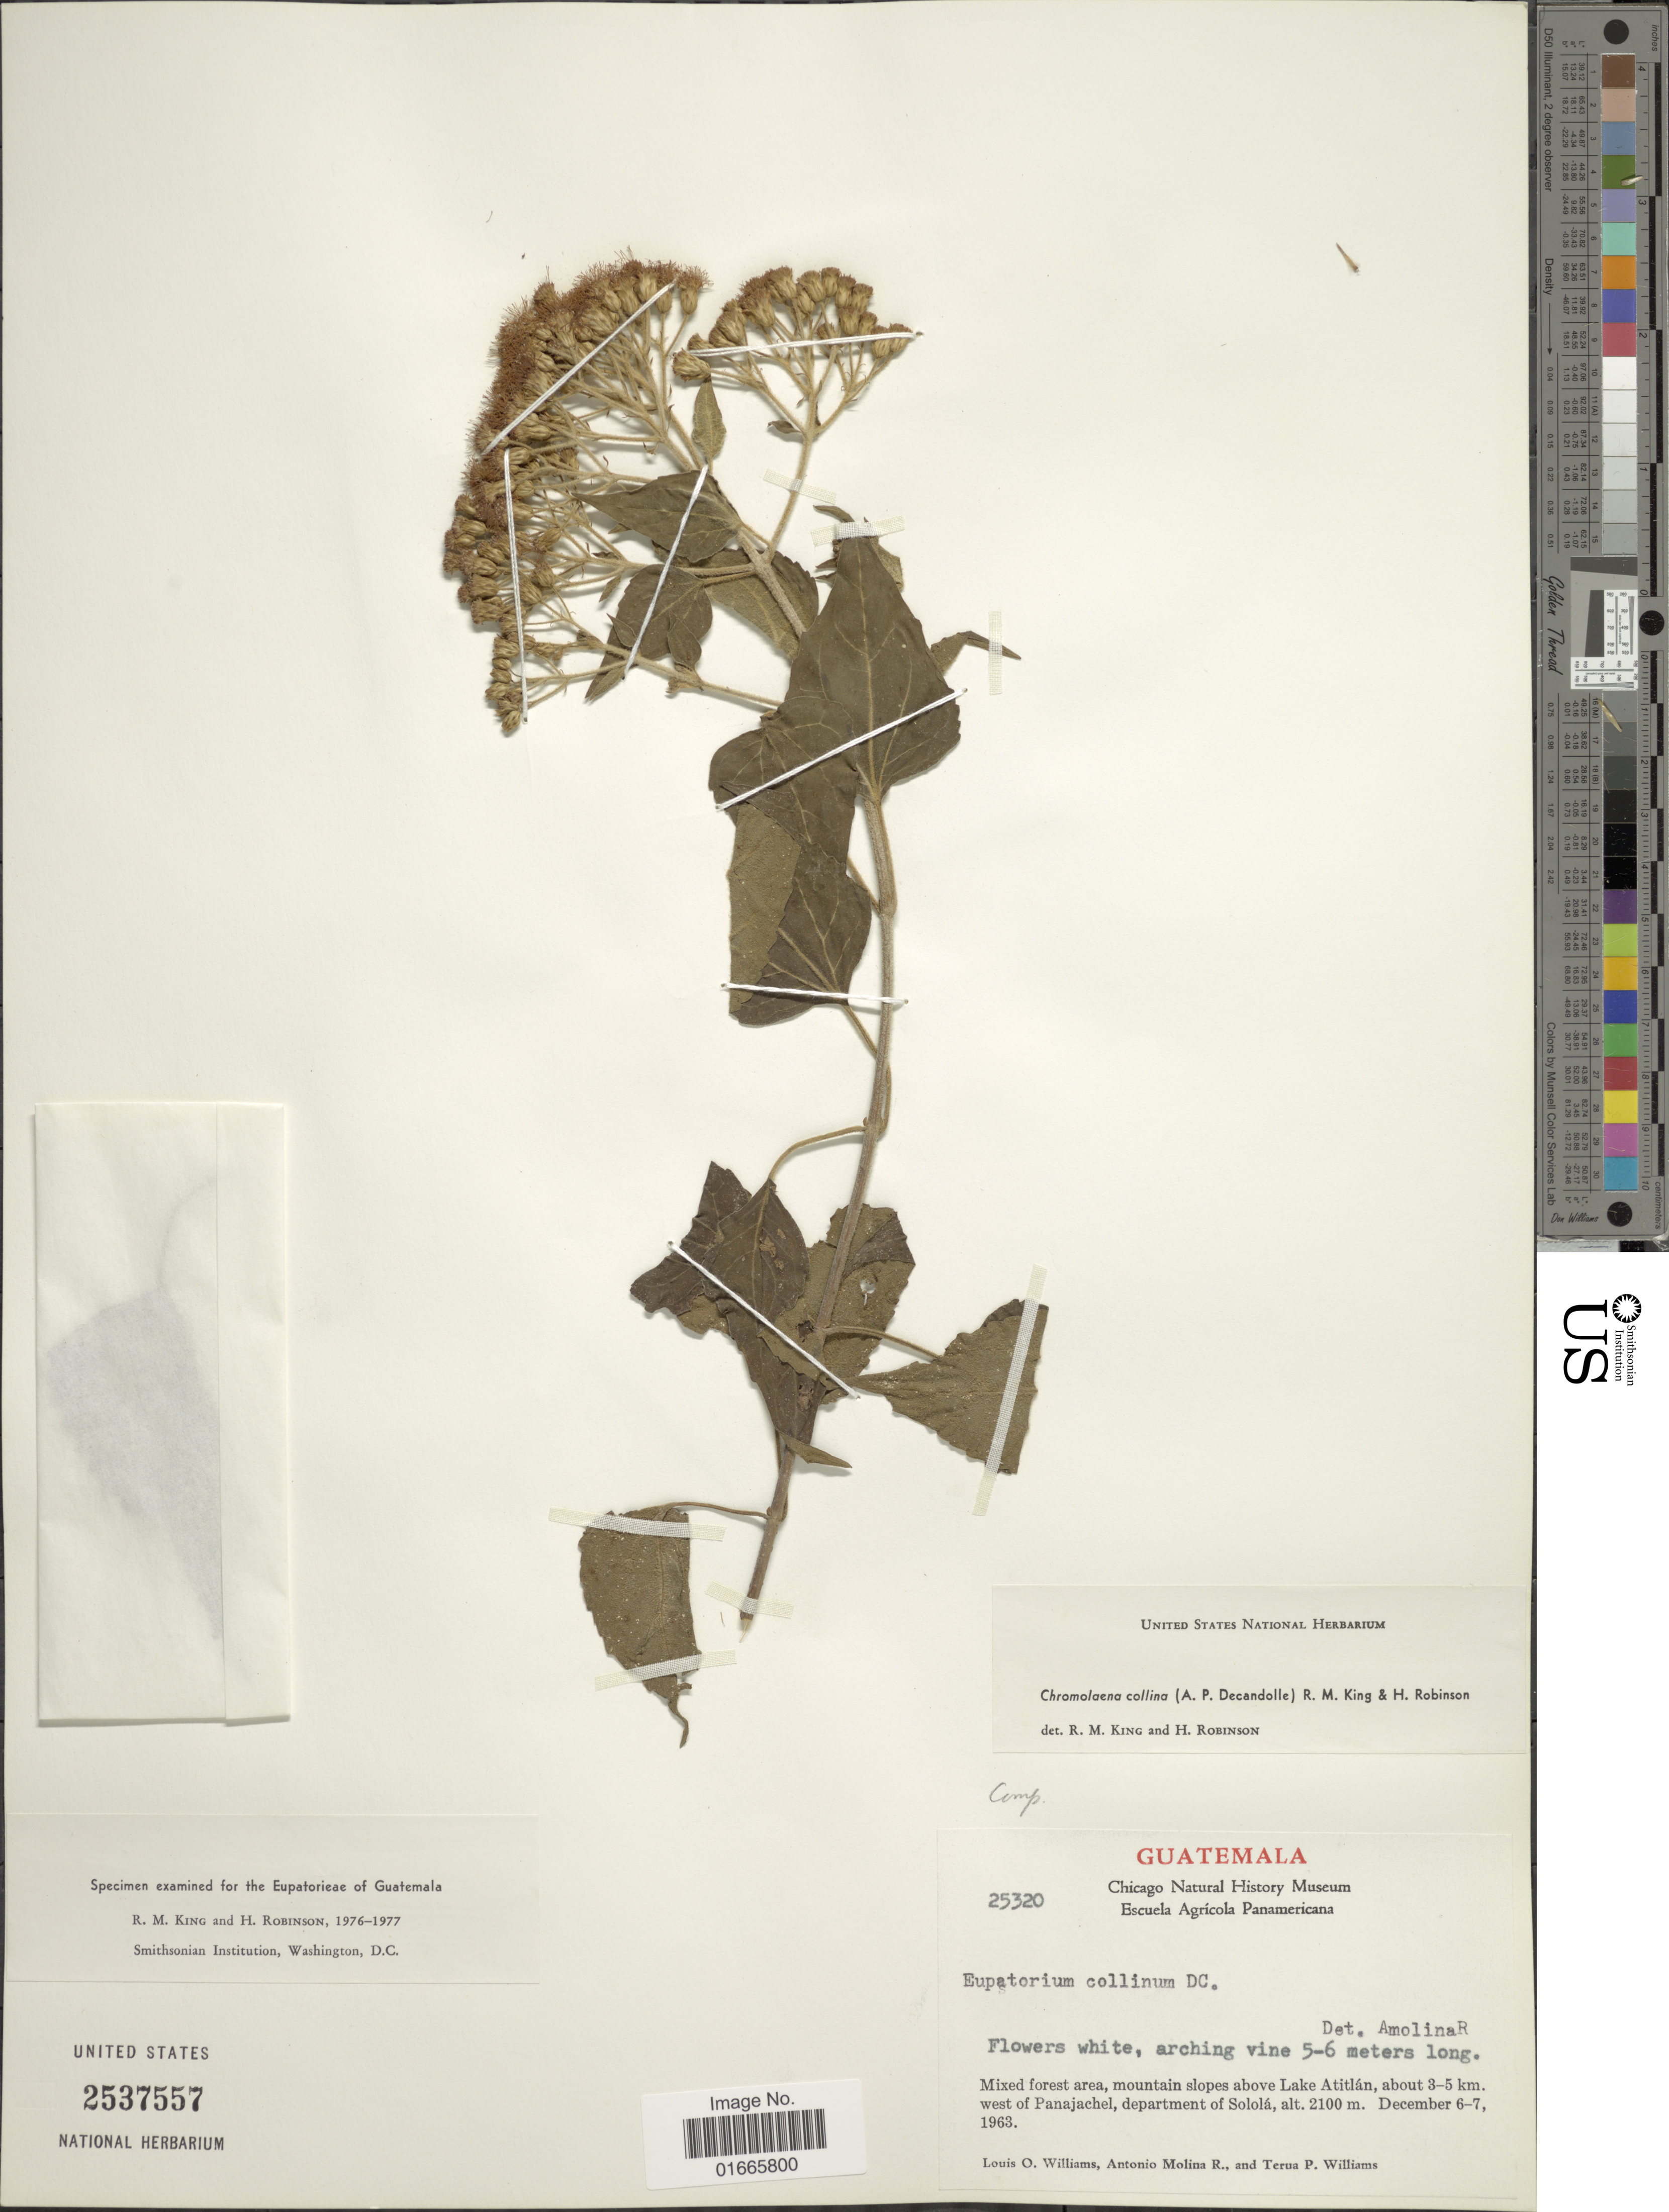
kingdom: Plantae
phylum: Tracheophyta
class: Magnoliopsida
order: Asterales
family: Asteraceae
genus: Chromolaena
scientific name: Chromolaena collina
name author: (DC.) R.M. King & H. Rob.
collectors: L. O. Williams, A. Molina R. & T. P. Williams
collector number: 25320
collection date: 1963-12-06/1963-12-07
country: Guatemala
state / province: Sololá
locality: Mountain slopes above Lake Atitlan, about 3-5 km west of Panajachel, department of Solola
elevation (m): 2100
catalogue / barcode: US 2537557